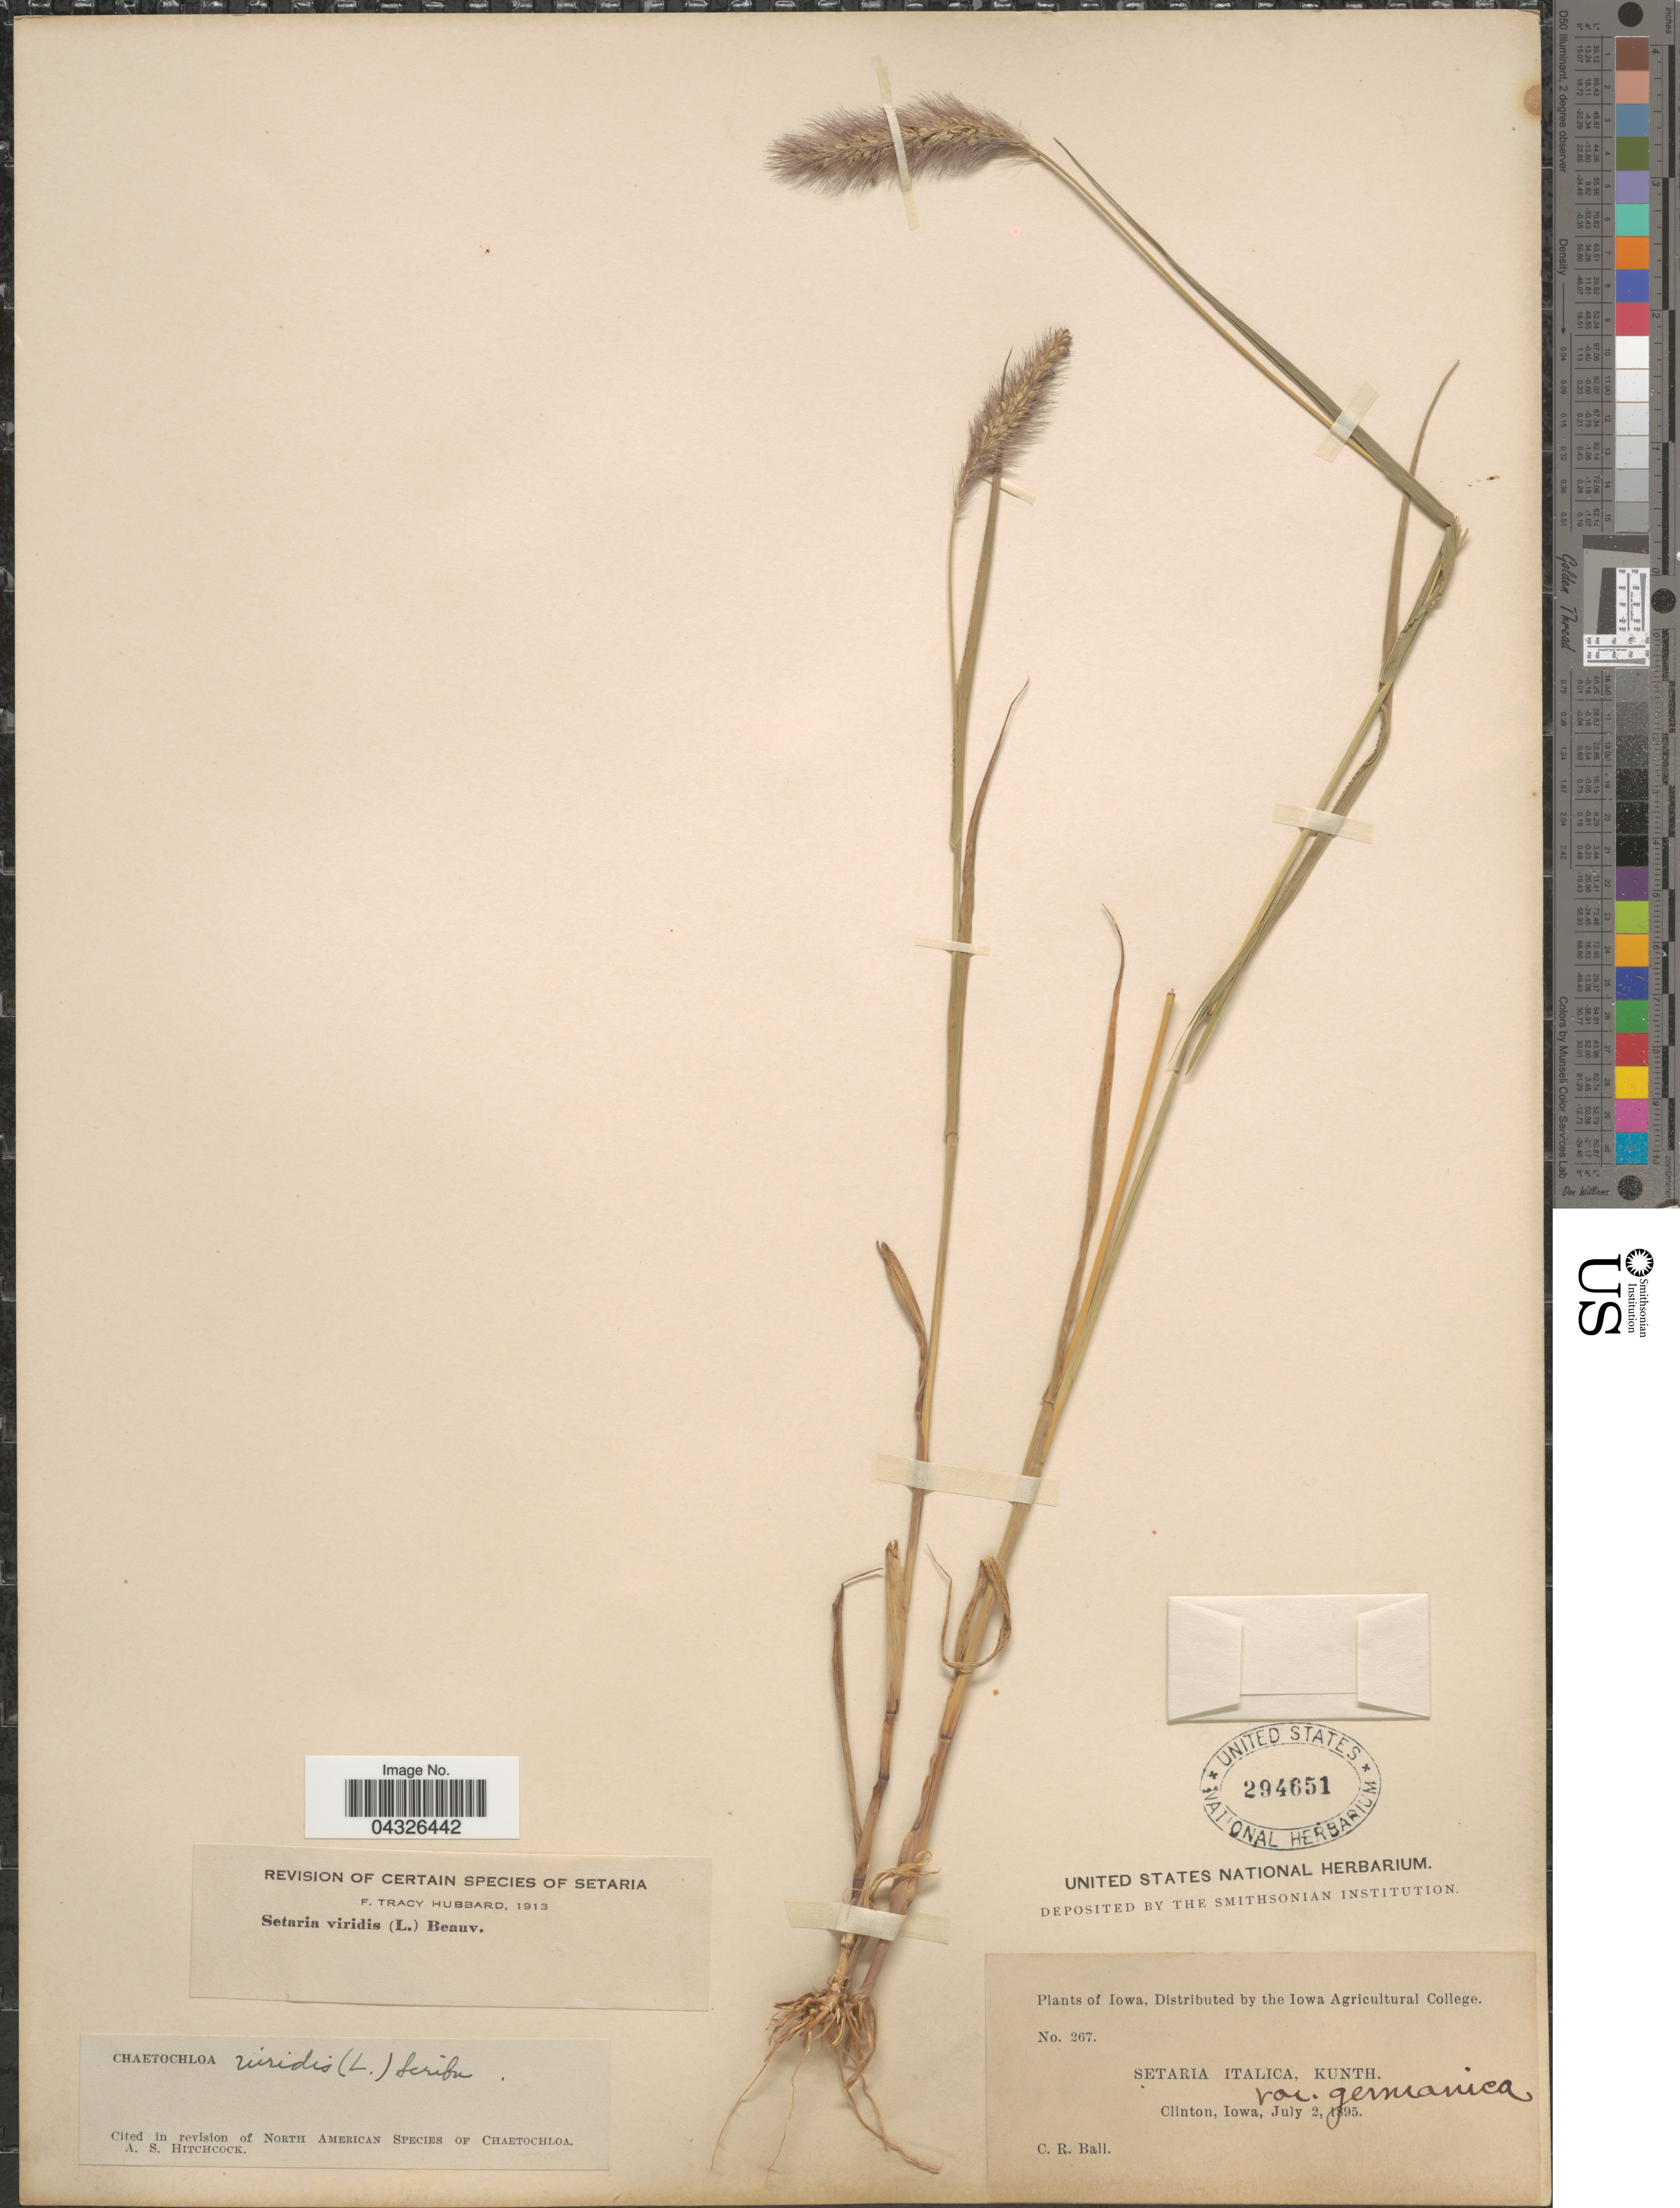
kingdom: Plantae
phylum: Tracheophyta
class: Liliopsida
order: Poales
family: Poaceae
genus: Setaria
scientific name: Setaria viridis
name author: (L.) P. Beauv.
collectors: C. R. Ball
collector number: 267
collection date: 1895-07-02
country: United States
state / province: Iowa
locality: Clinton.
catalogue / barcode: US 294651